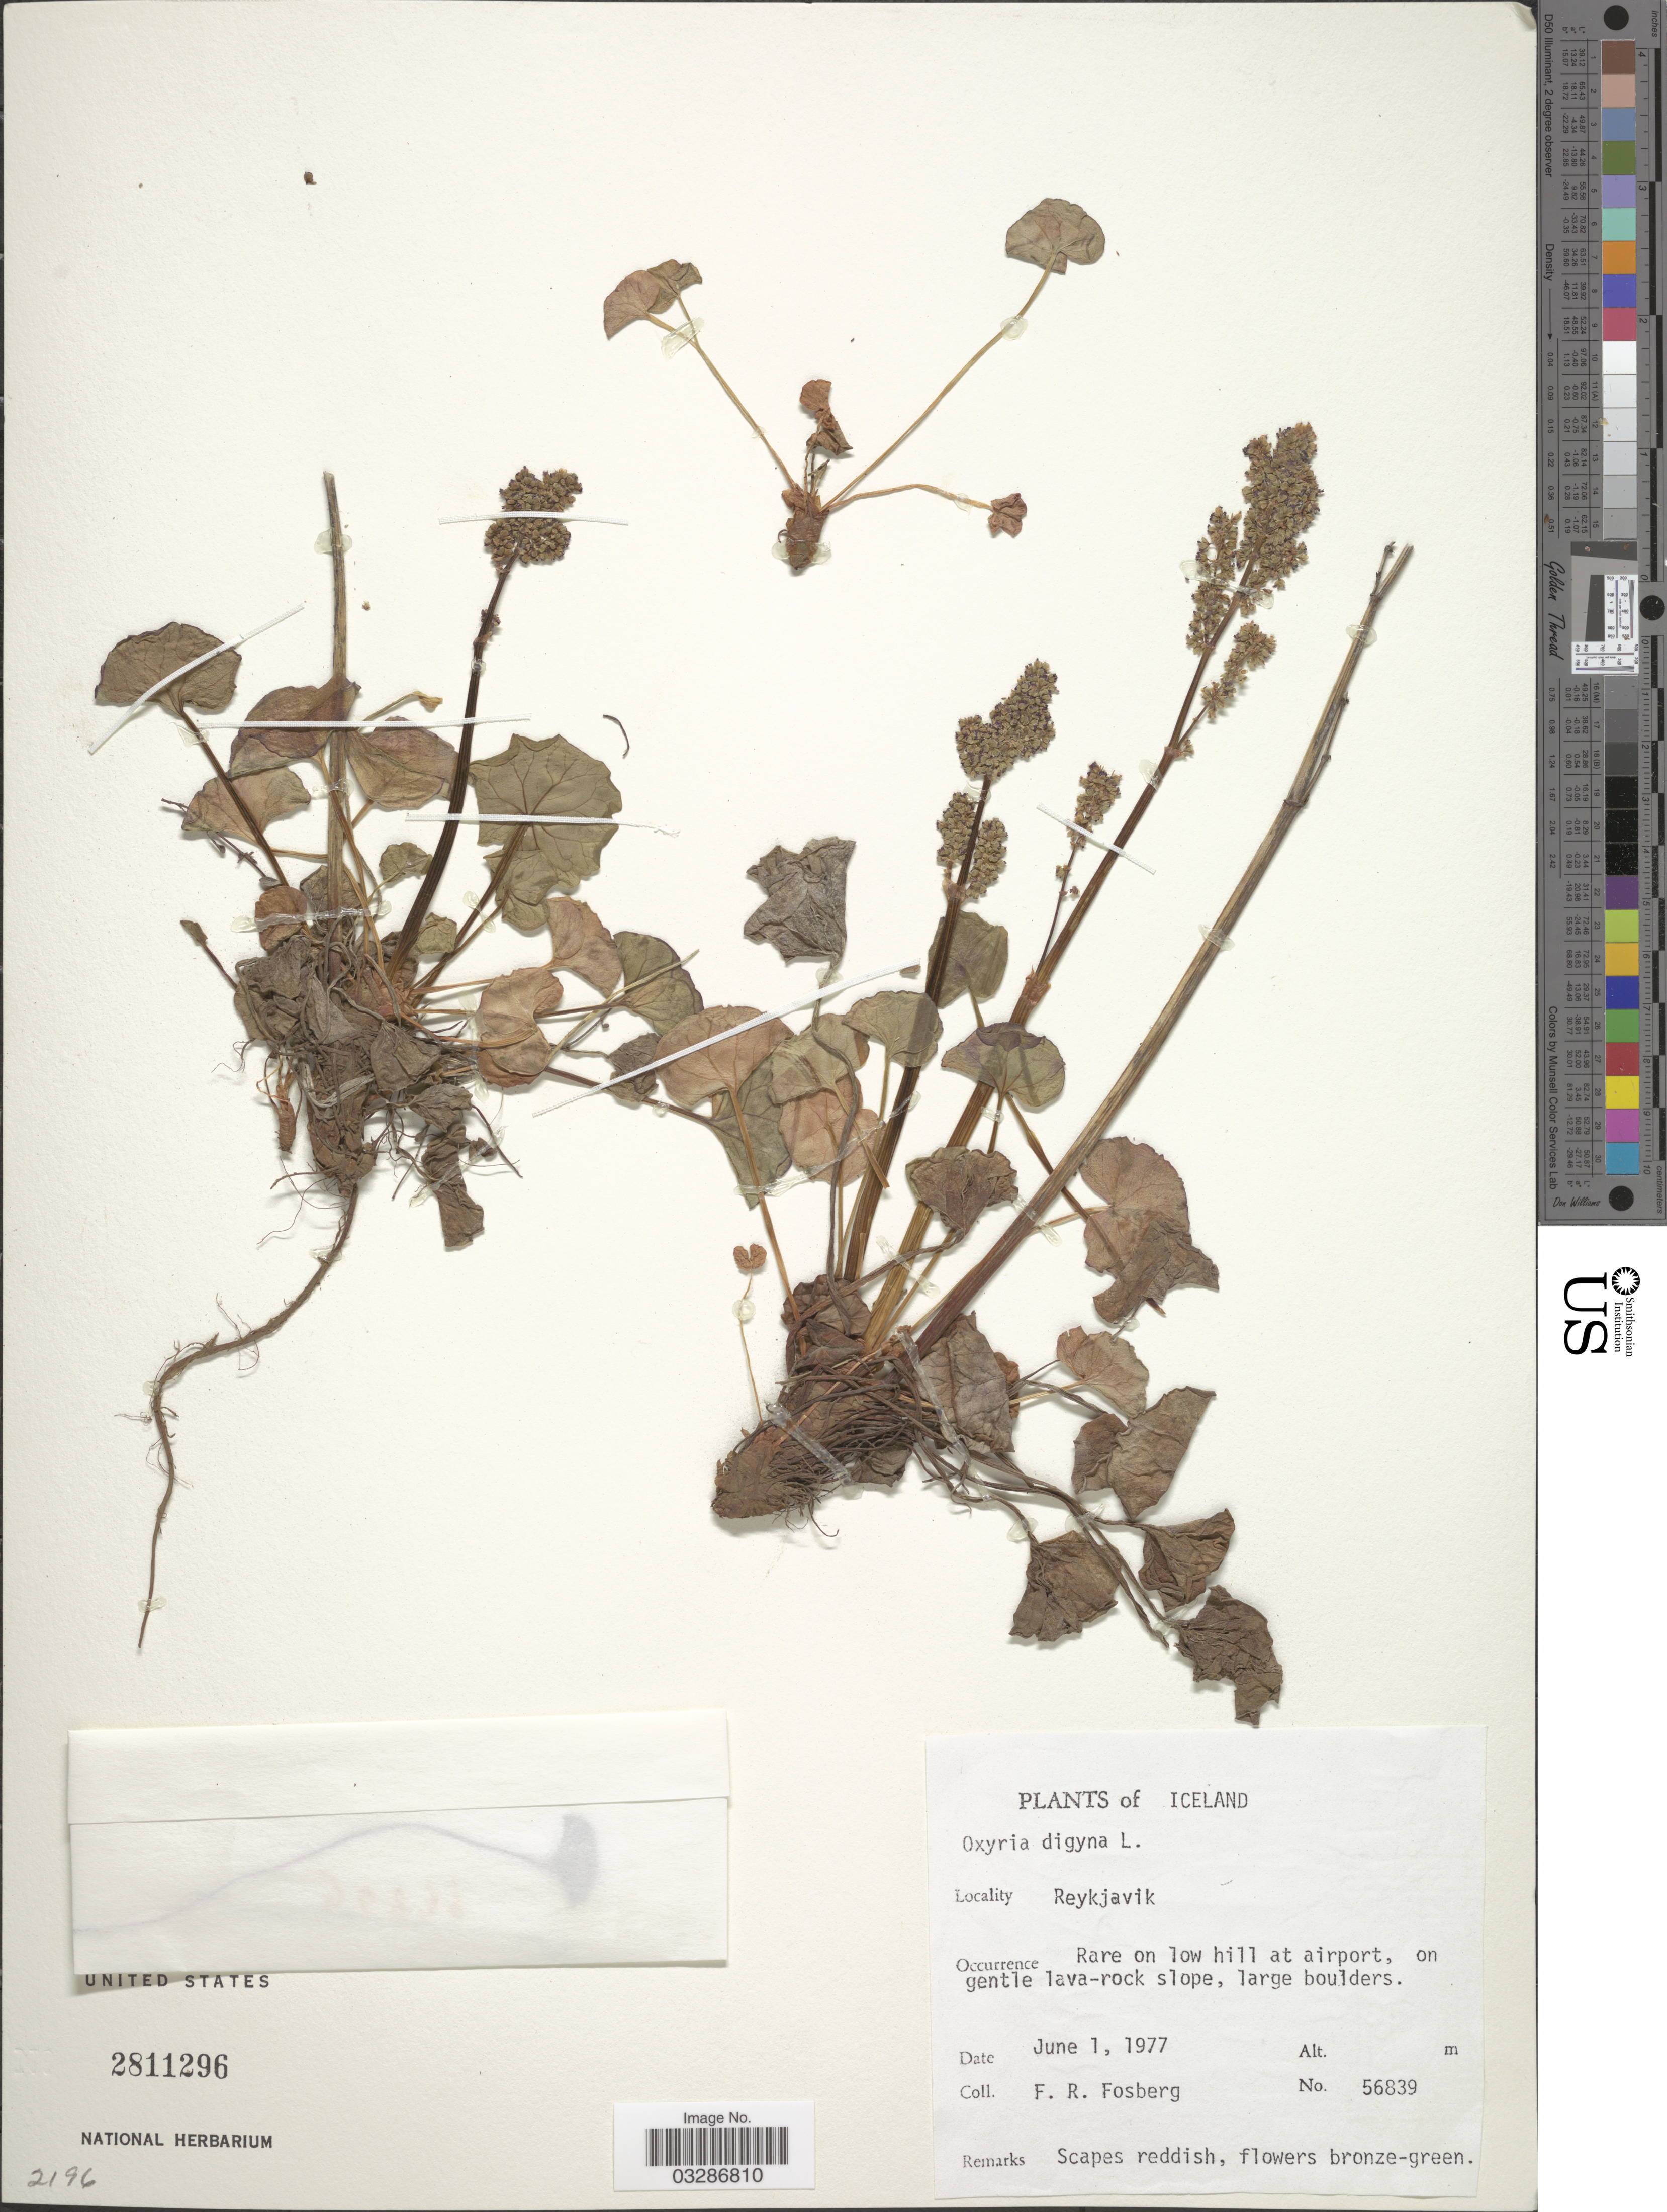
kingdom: Plantae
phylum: Tracheophyta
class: Magnoliopsida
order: Caryophyllales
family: Polygonaceae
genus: Oxyria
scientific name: Oxyria digyna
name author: (L.) Hill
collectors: F. R. Fosberg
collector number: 56839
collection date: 1977-06-01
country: Iceland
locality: Reykjavik.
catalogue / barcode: US 2811296